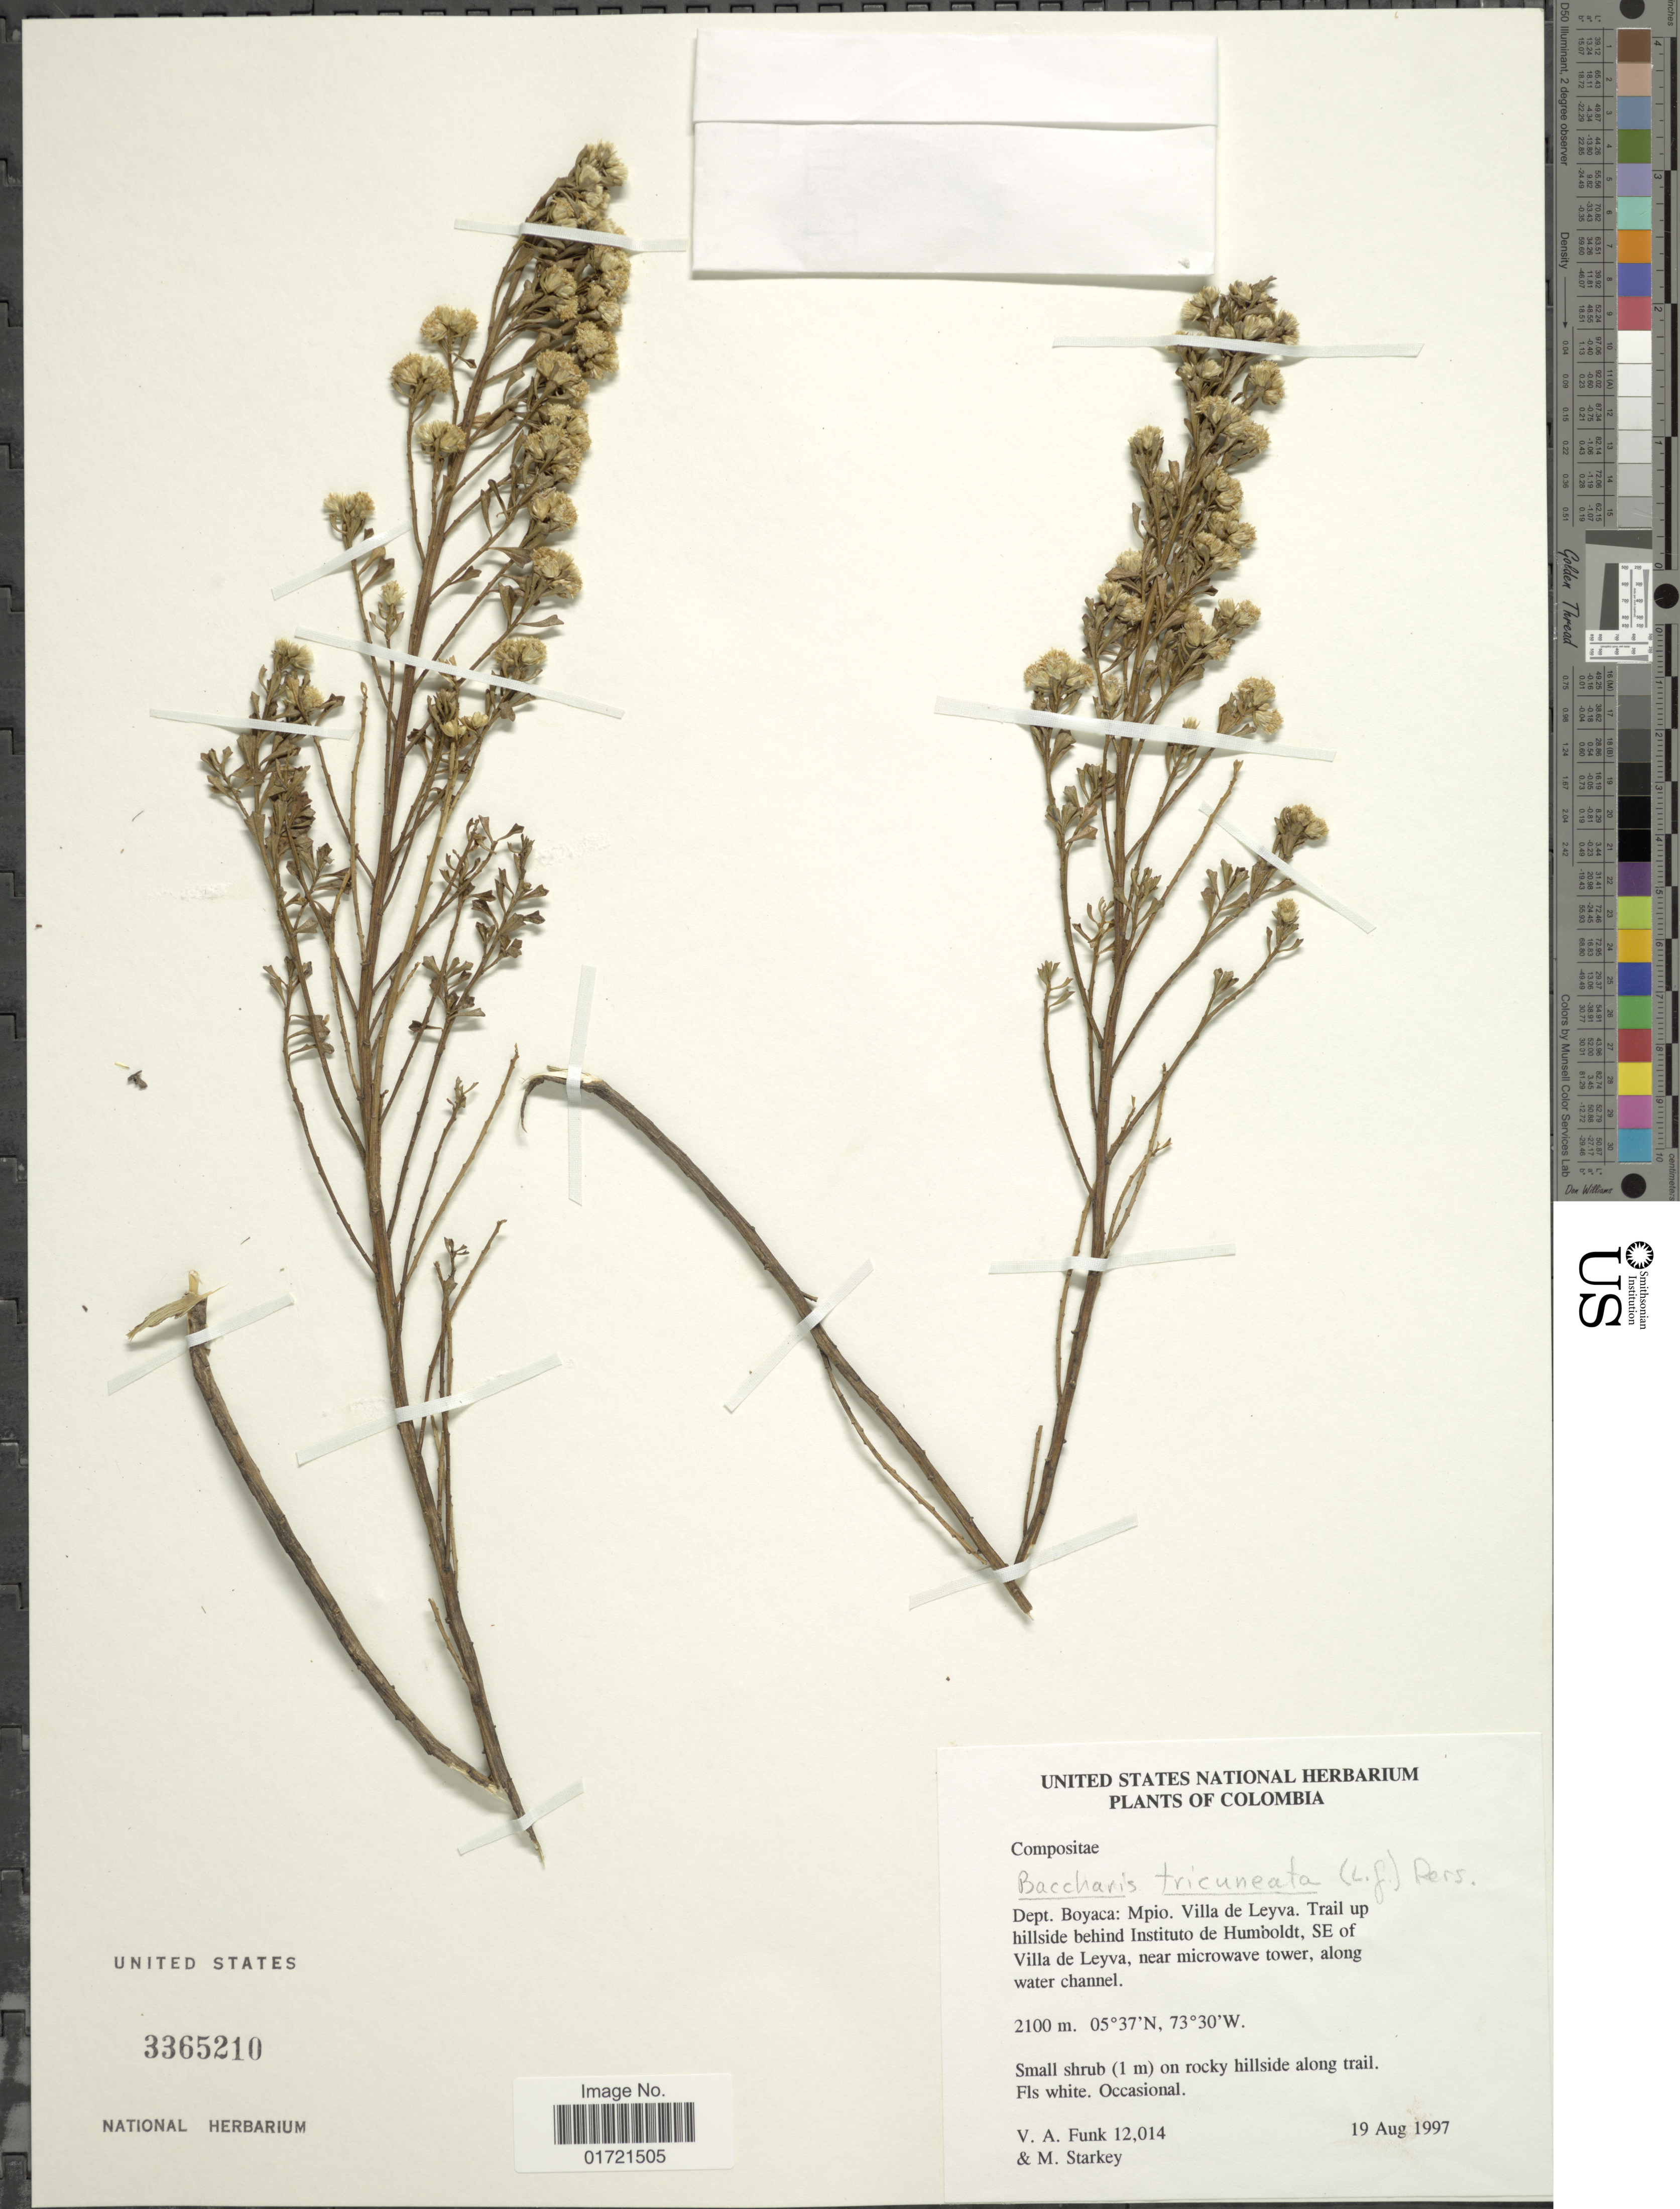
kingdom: Plantae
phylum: Tracheophyta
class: Magnoliopsida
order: Asterales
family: Asteraceae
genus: Baccharis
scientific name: Baccharis tricuneata f. tricuneata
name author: (L. f.) Pers.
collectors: V. Funk & M. Starkey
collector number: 12014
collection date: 1997-08-19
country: Colombia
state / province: Boyacá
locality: Mpio. Villa de Leyva. Trail up hillside behind Istituto de Humboldt, SE of Villa de Leyva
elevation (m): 2100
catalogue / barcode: US 3365210